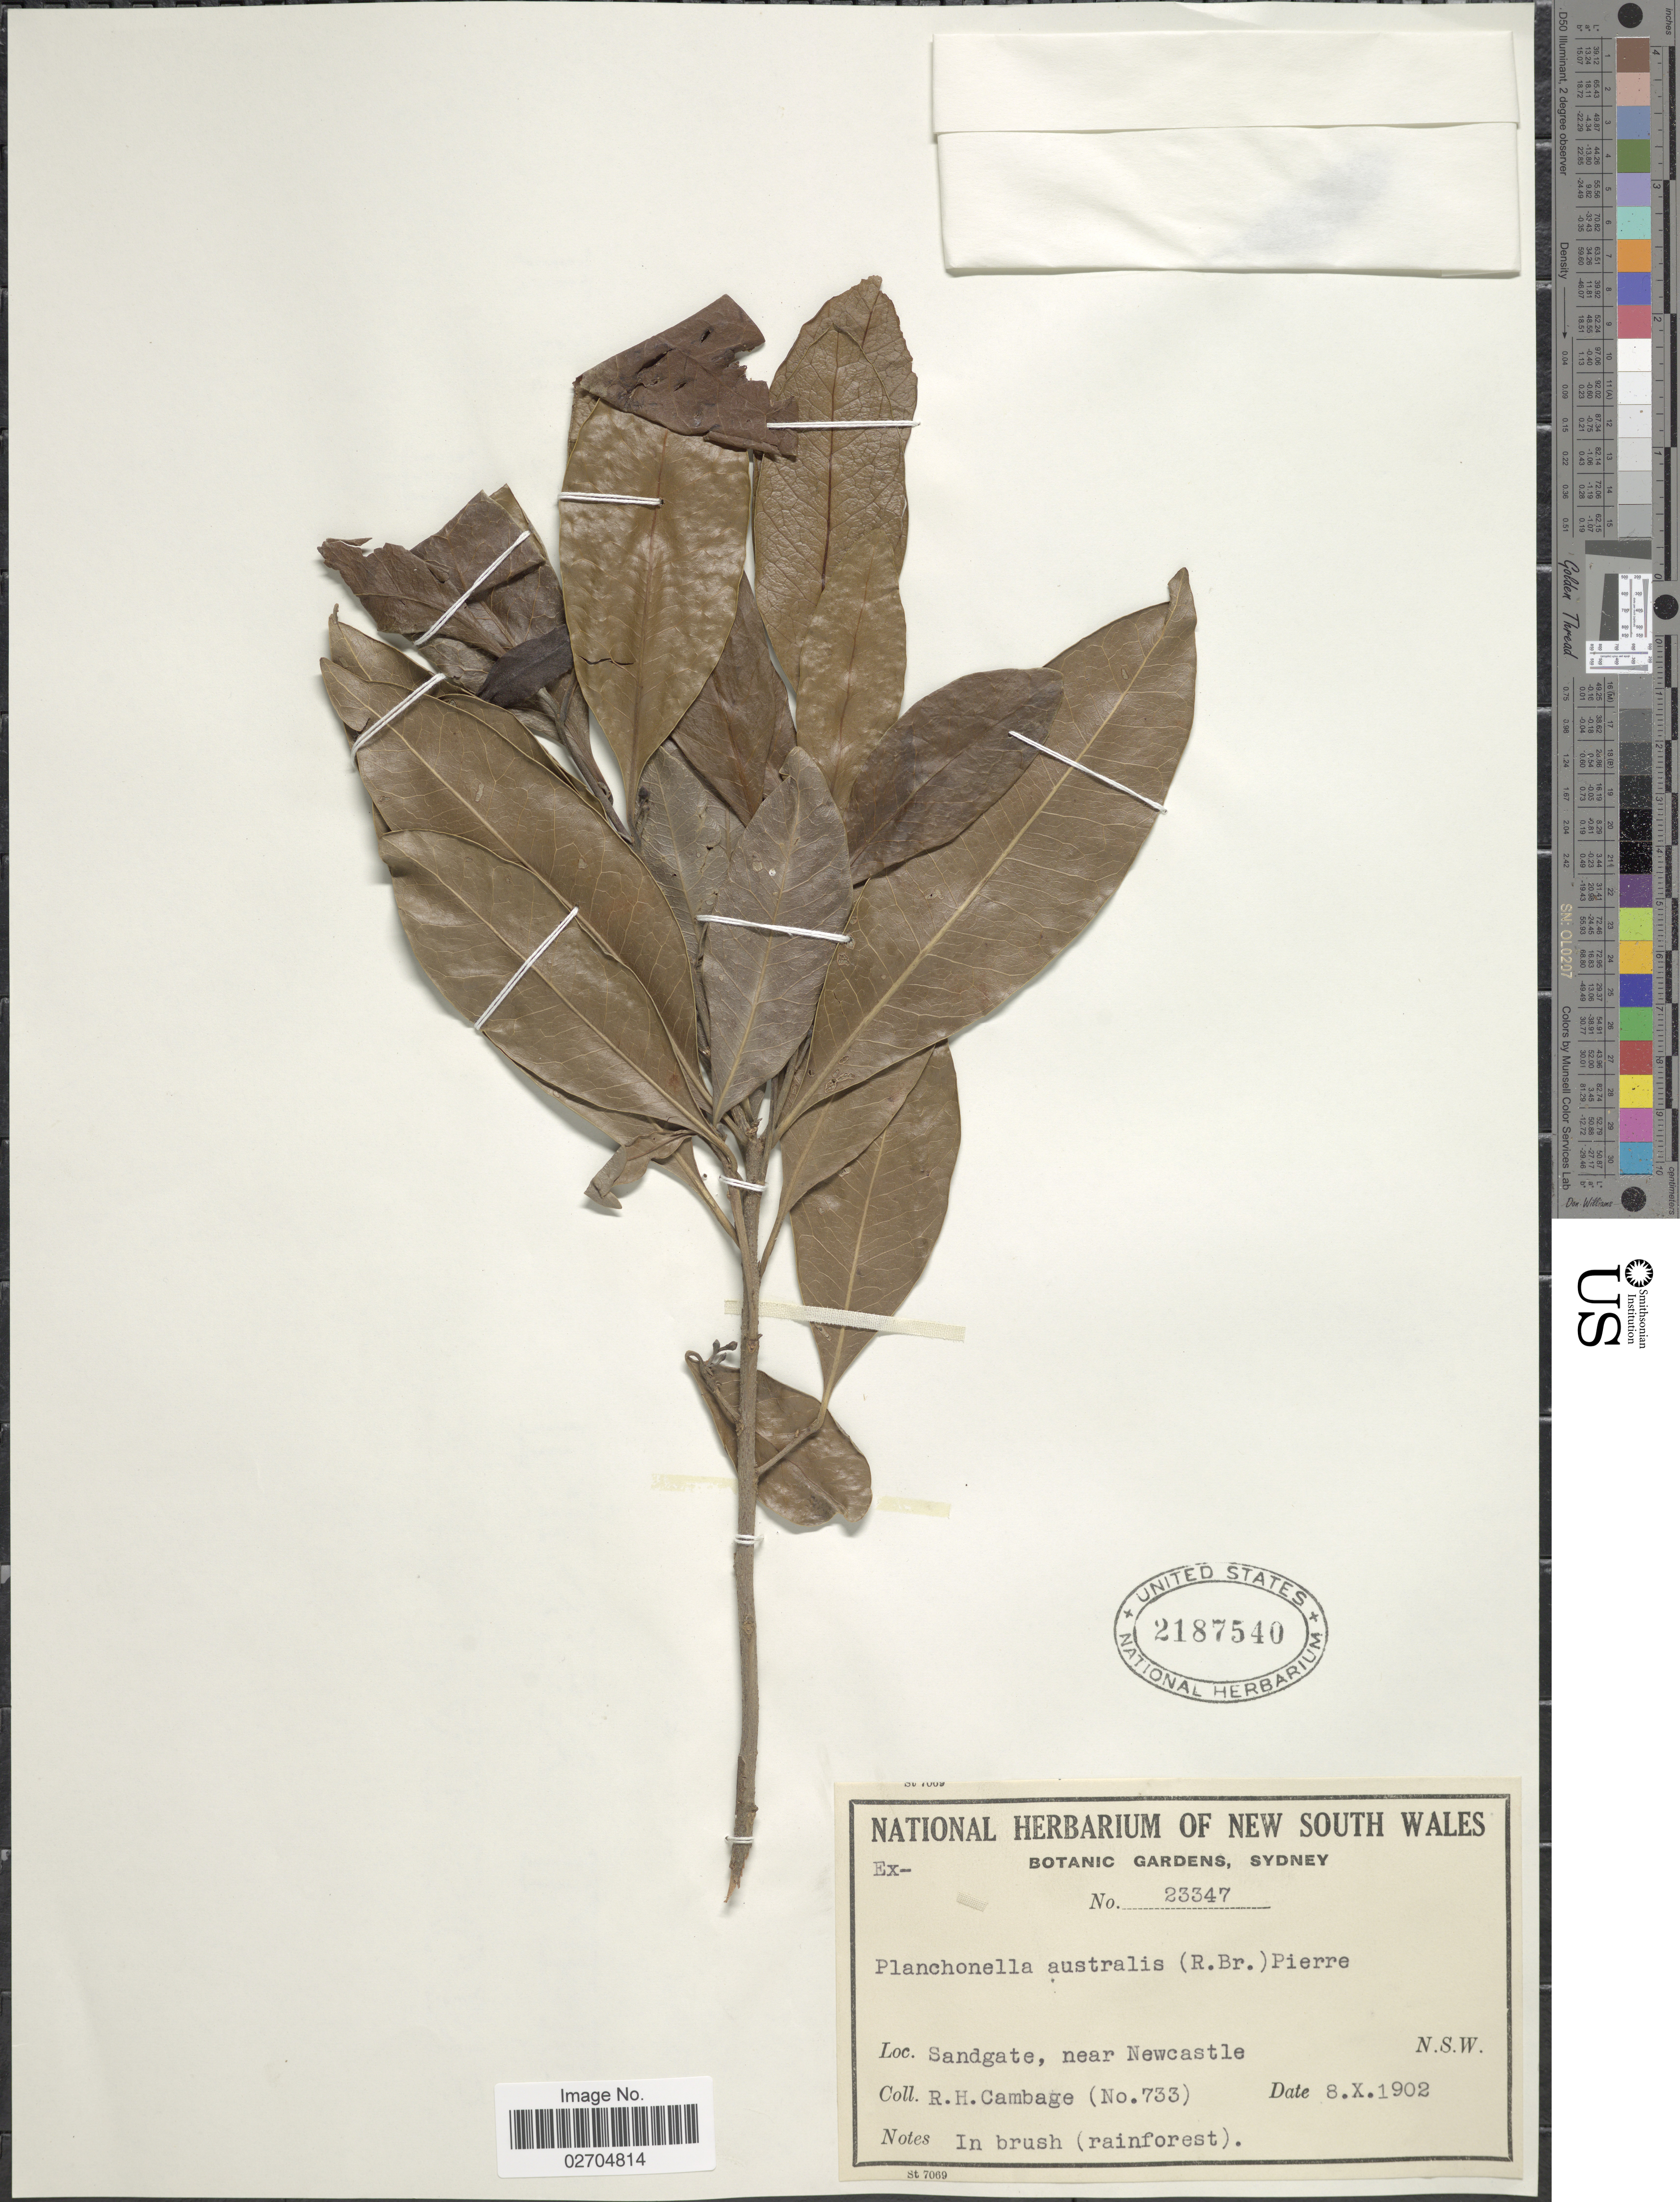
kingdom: Plantae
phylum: Tracheophyta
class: Magnoliopsida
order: Ericales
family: Sapotaceae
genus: Planchonella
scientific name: Planchonella australis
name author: (R. Br.) Pierre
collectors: R. Cambage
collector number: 733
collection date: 1902-10-08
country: Australia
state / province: New South Wales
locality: Sandgate, near Newcastle. N.S.W.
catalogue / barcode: US 2187540